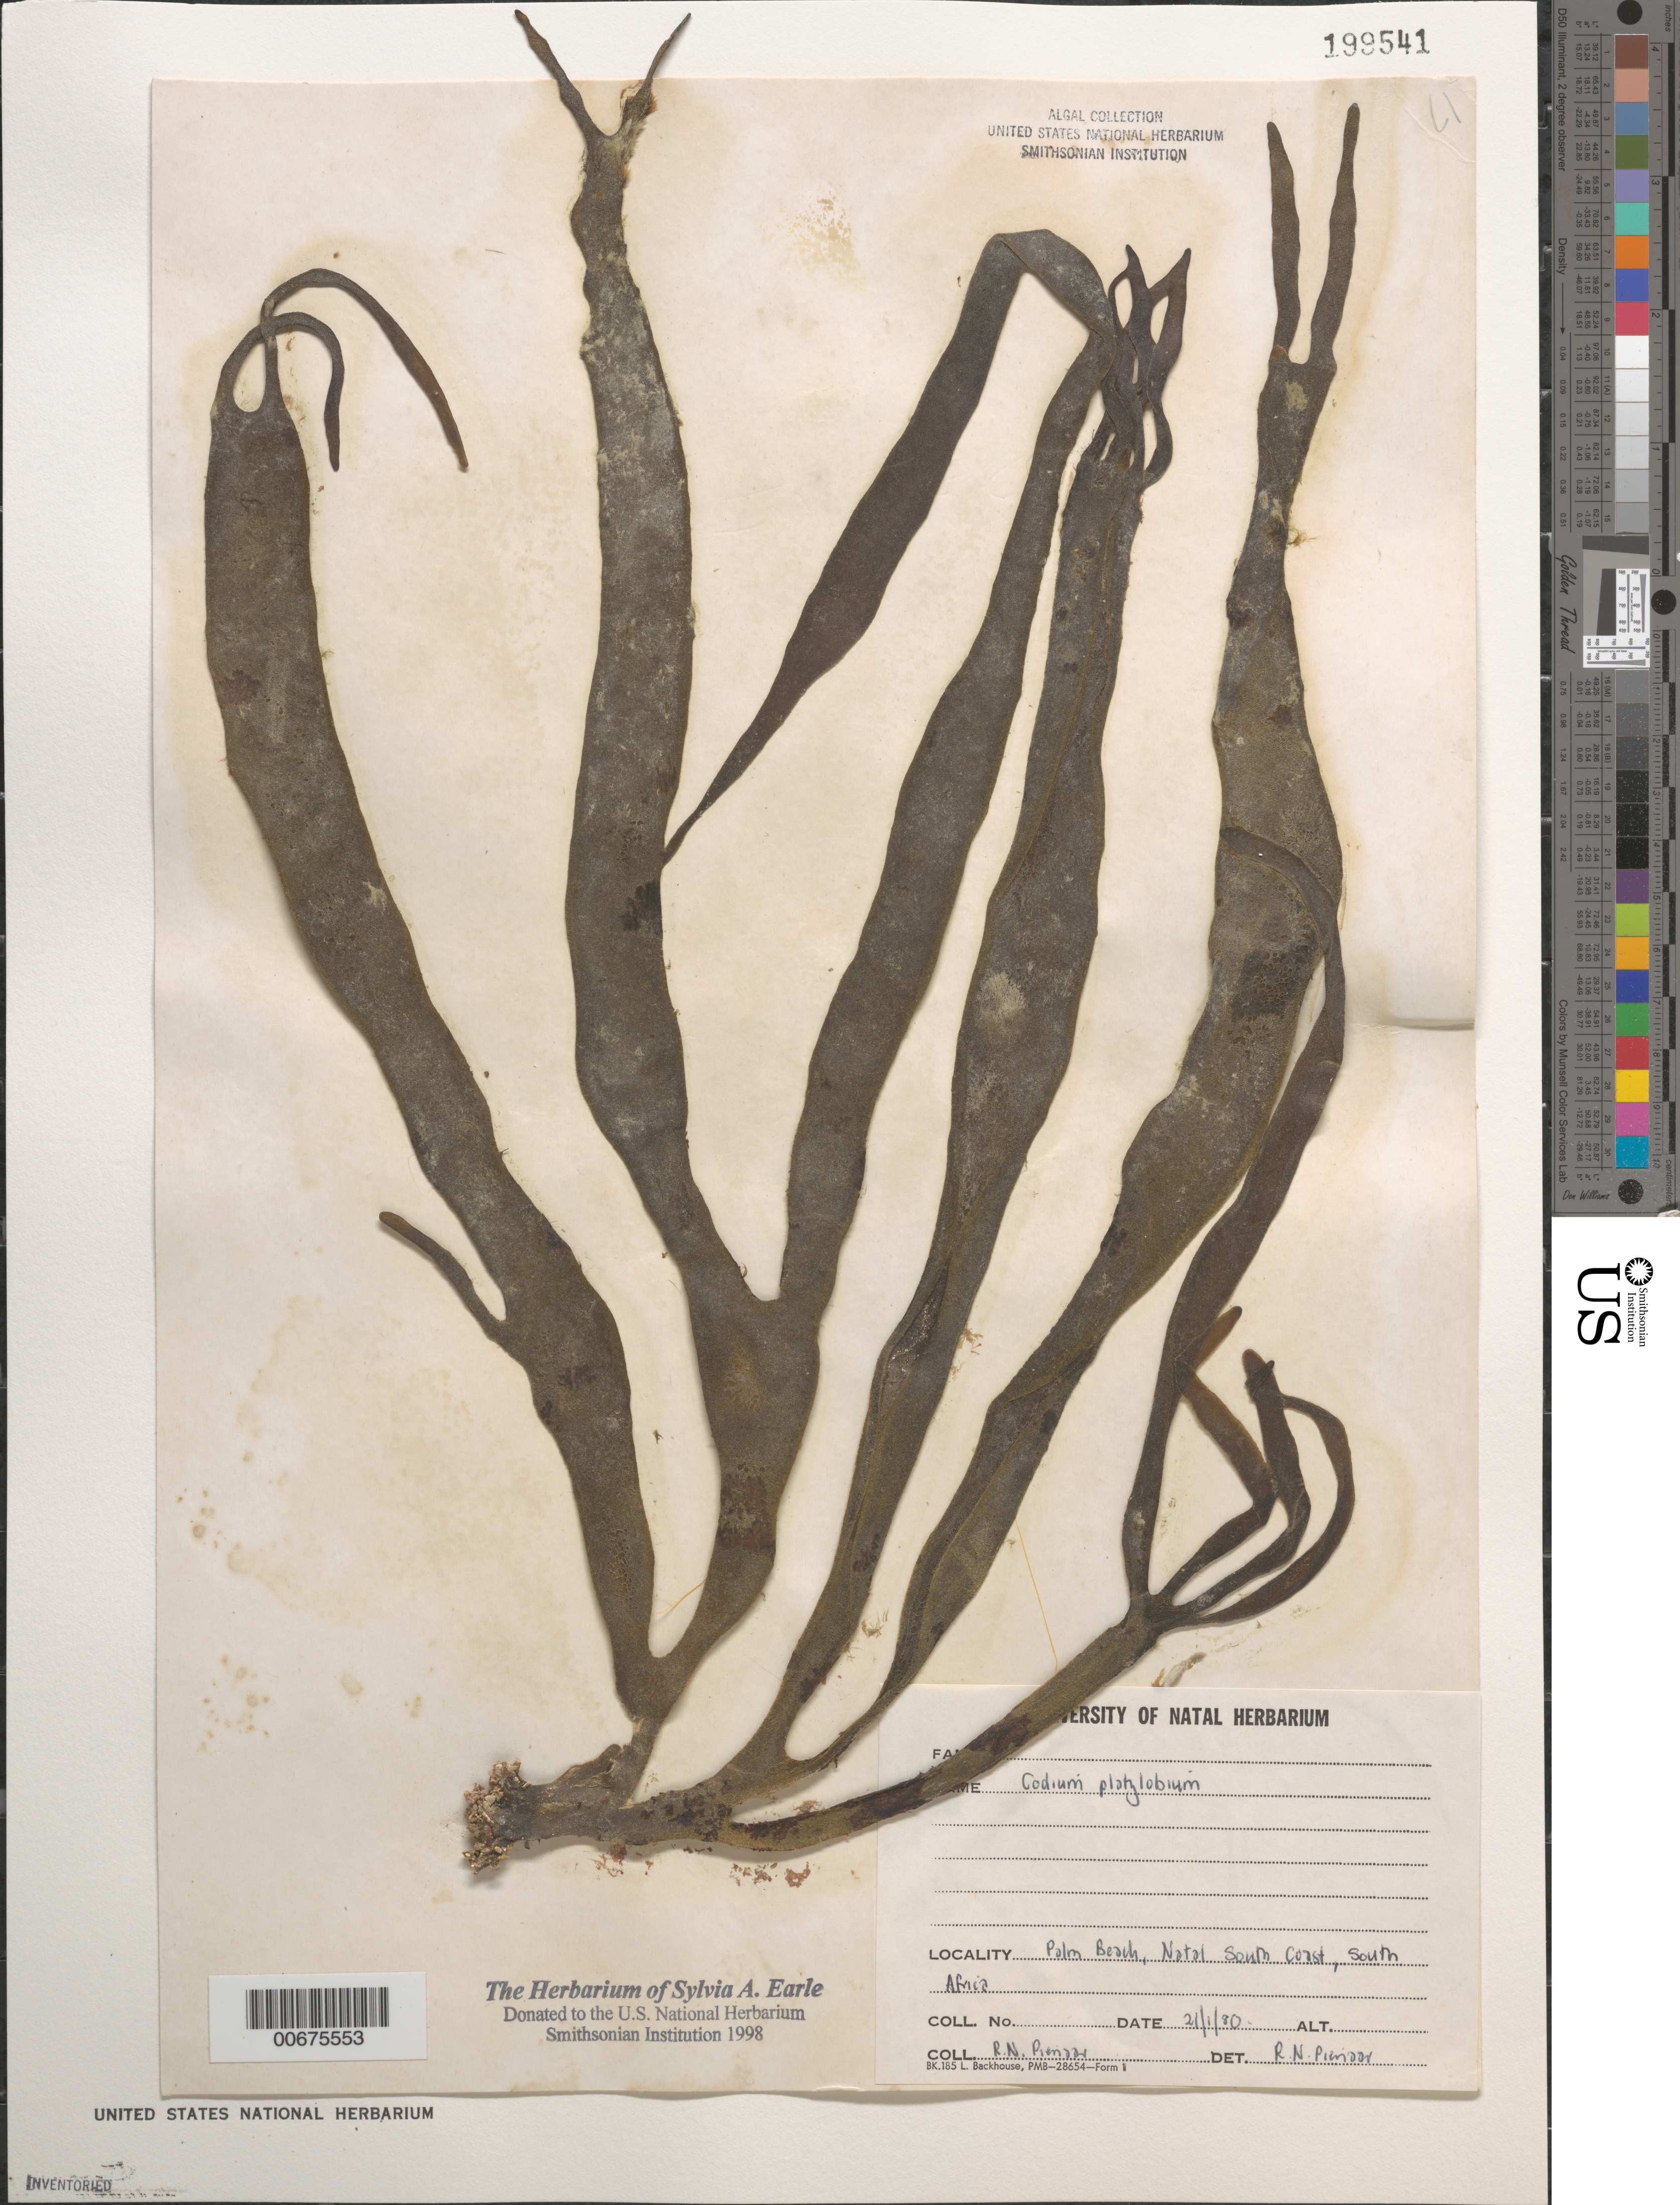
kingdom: Plantae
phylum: Chlorophyta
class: Ulvophyceae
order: Bryopsidales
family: Codiaceae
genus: Codium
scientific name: Codium platylobium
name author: Aresch.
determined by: Pienaar, R. N.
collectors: R. Pienaar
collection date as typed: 21 Jan 1980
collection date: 1980-01-21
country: South Africa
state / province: KwaZulu-Natal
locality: Palm Beach, South Coast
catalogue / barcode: US 199541